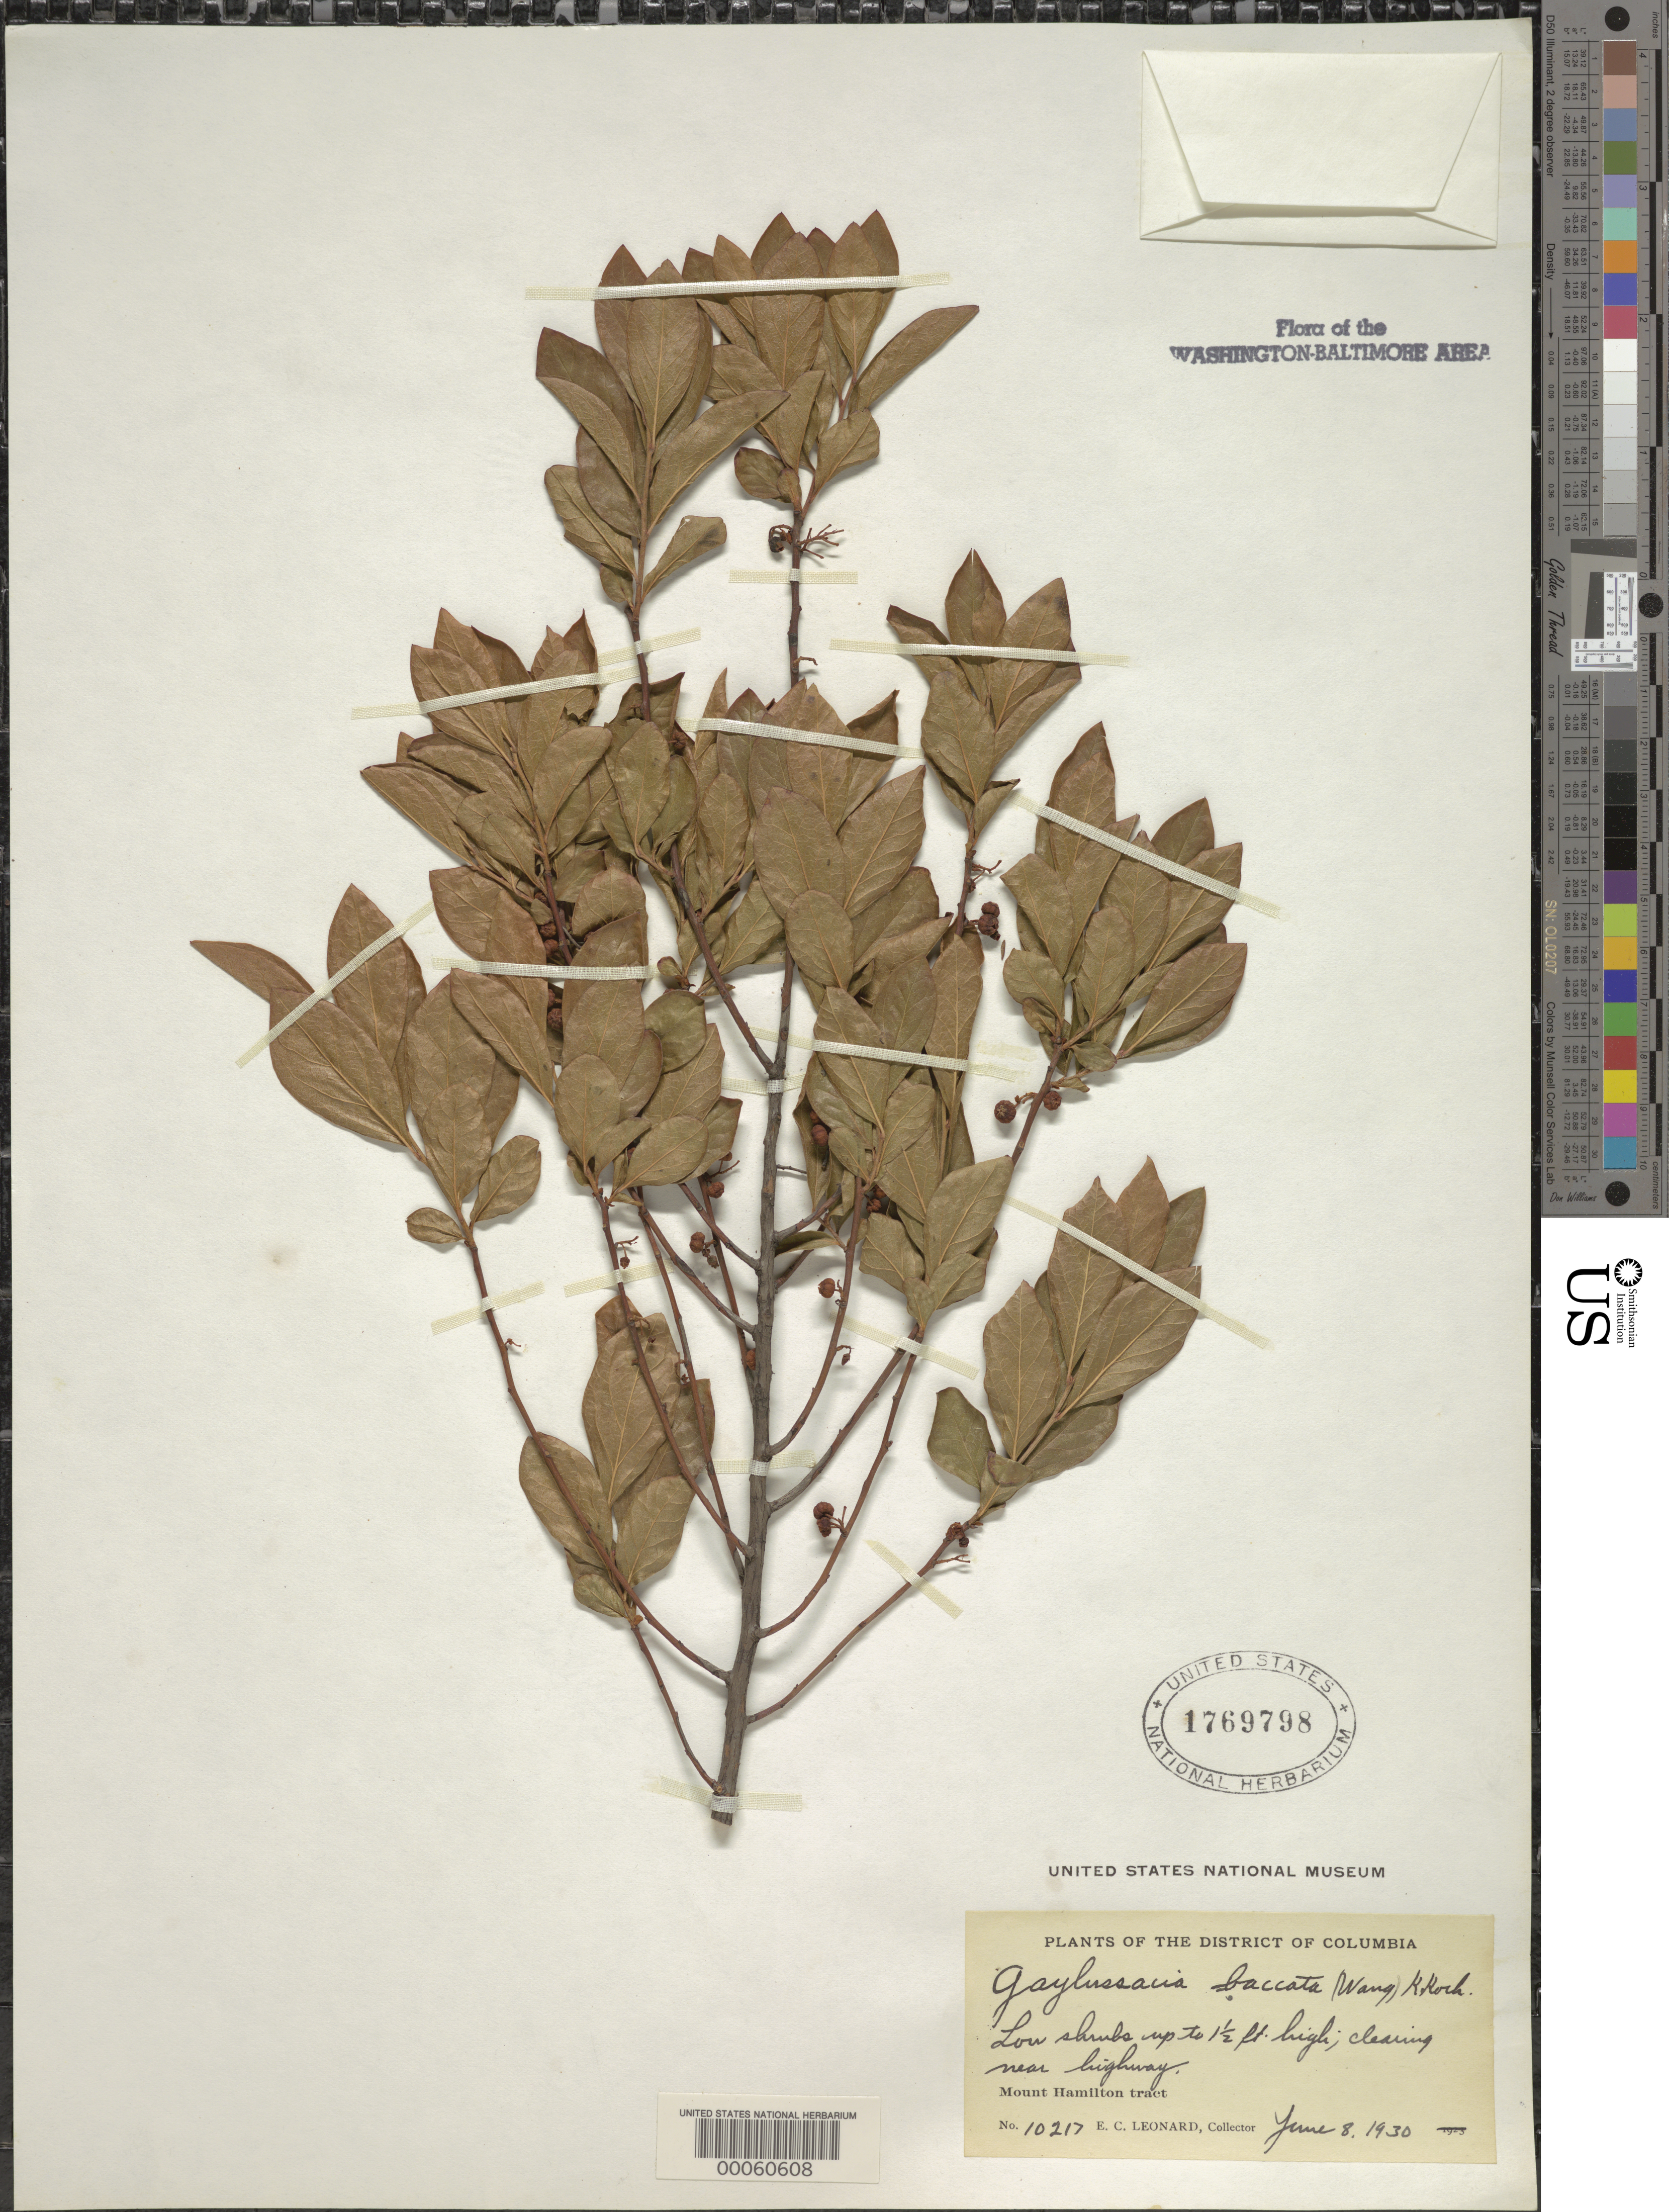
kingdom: Plantae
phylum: Tracheophyta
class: Magnoliopsida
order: Ericales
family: Ericaceae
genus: Gaylussacia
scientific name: Gaylussacia baccata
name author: (Wangenh.) K. Koch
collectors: E. C. Leonard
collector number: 10217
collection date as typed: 08 Jun 1930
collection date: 1930-06-08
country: United States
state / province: District of Columbia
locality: Mount Hamilton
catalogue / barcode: US 1769798